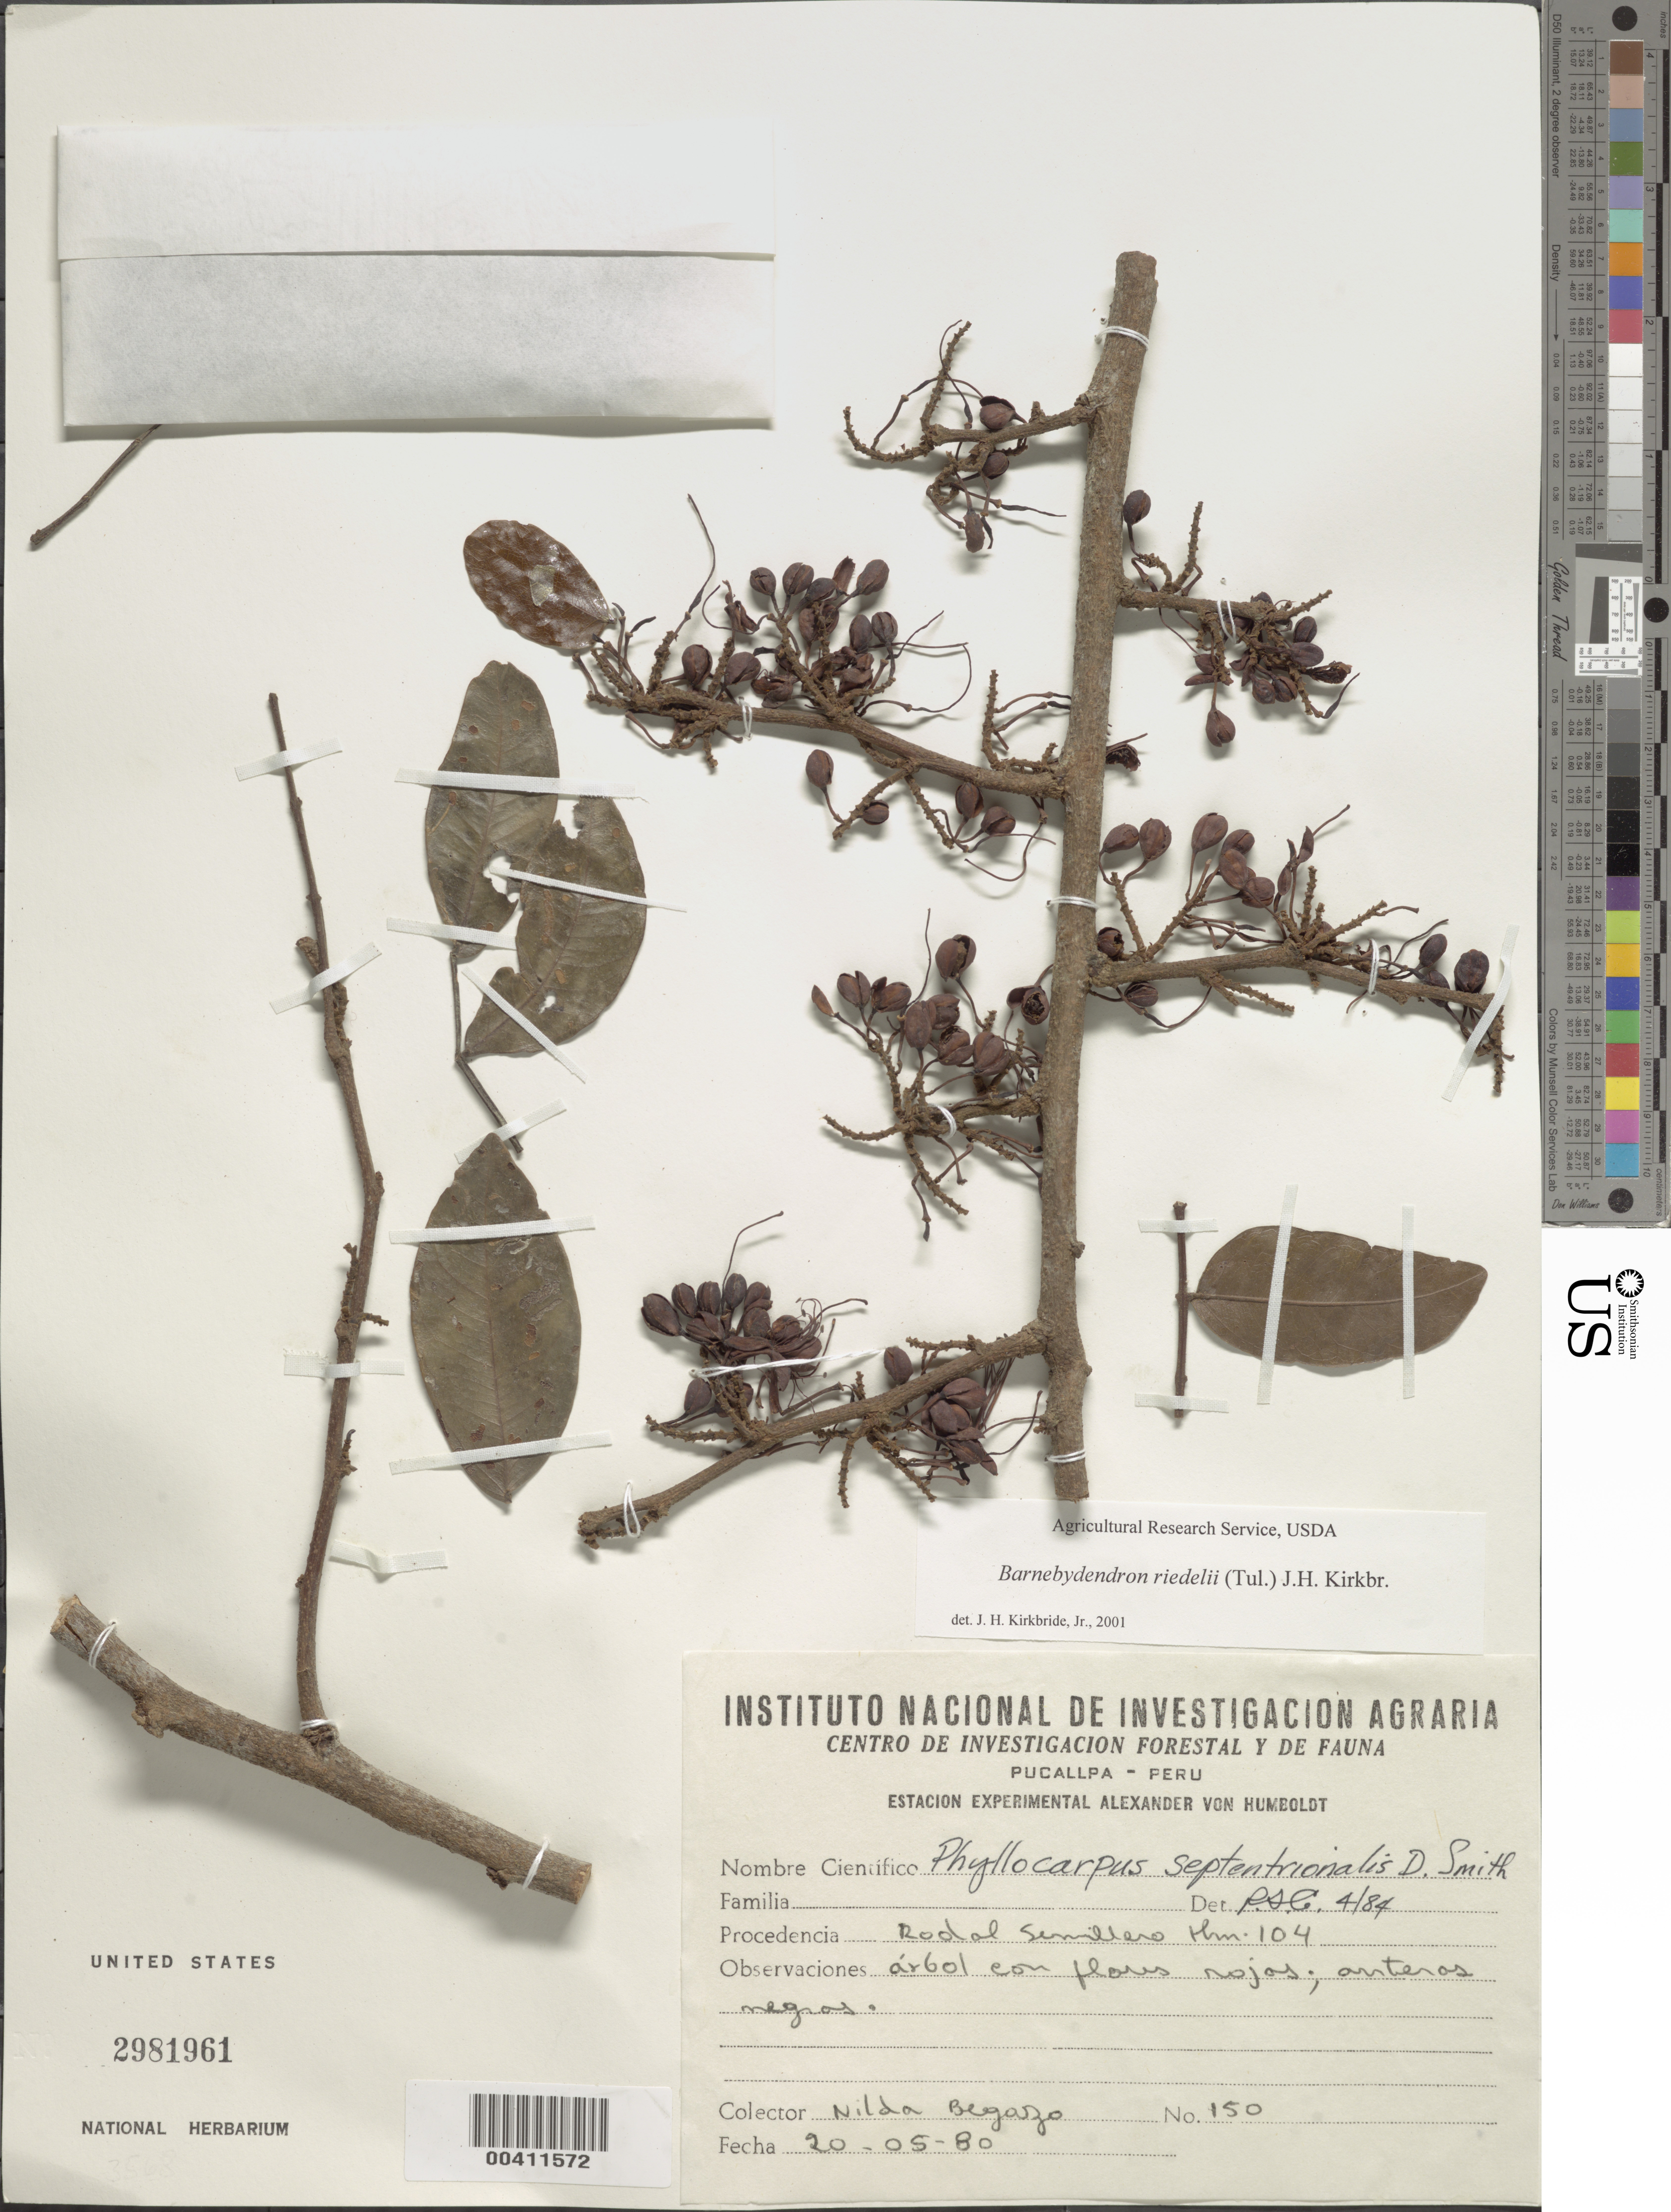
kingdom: Plantae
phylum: Tracheophyta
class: Magnoliopsida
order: Fabales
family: Fabaceae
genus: Barnebydendron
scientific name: Barnebydendron riedelii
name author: (Tul.) J.H. Kirkbr.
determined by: Kirkbride, J. H.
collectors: N. Begarzo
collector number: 150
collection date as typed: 20 May 1980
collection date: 1980-05-20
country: Peru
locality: Rodal Simillero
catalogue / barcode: US 2981961